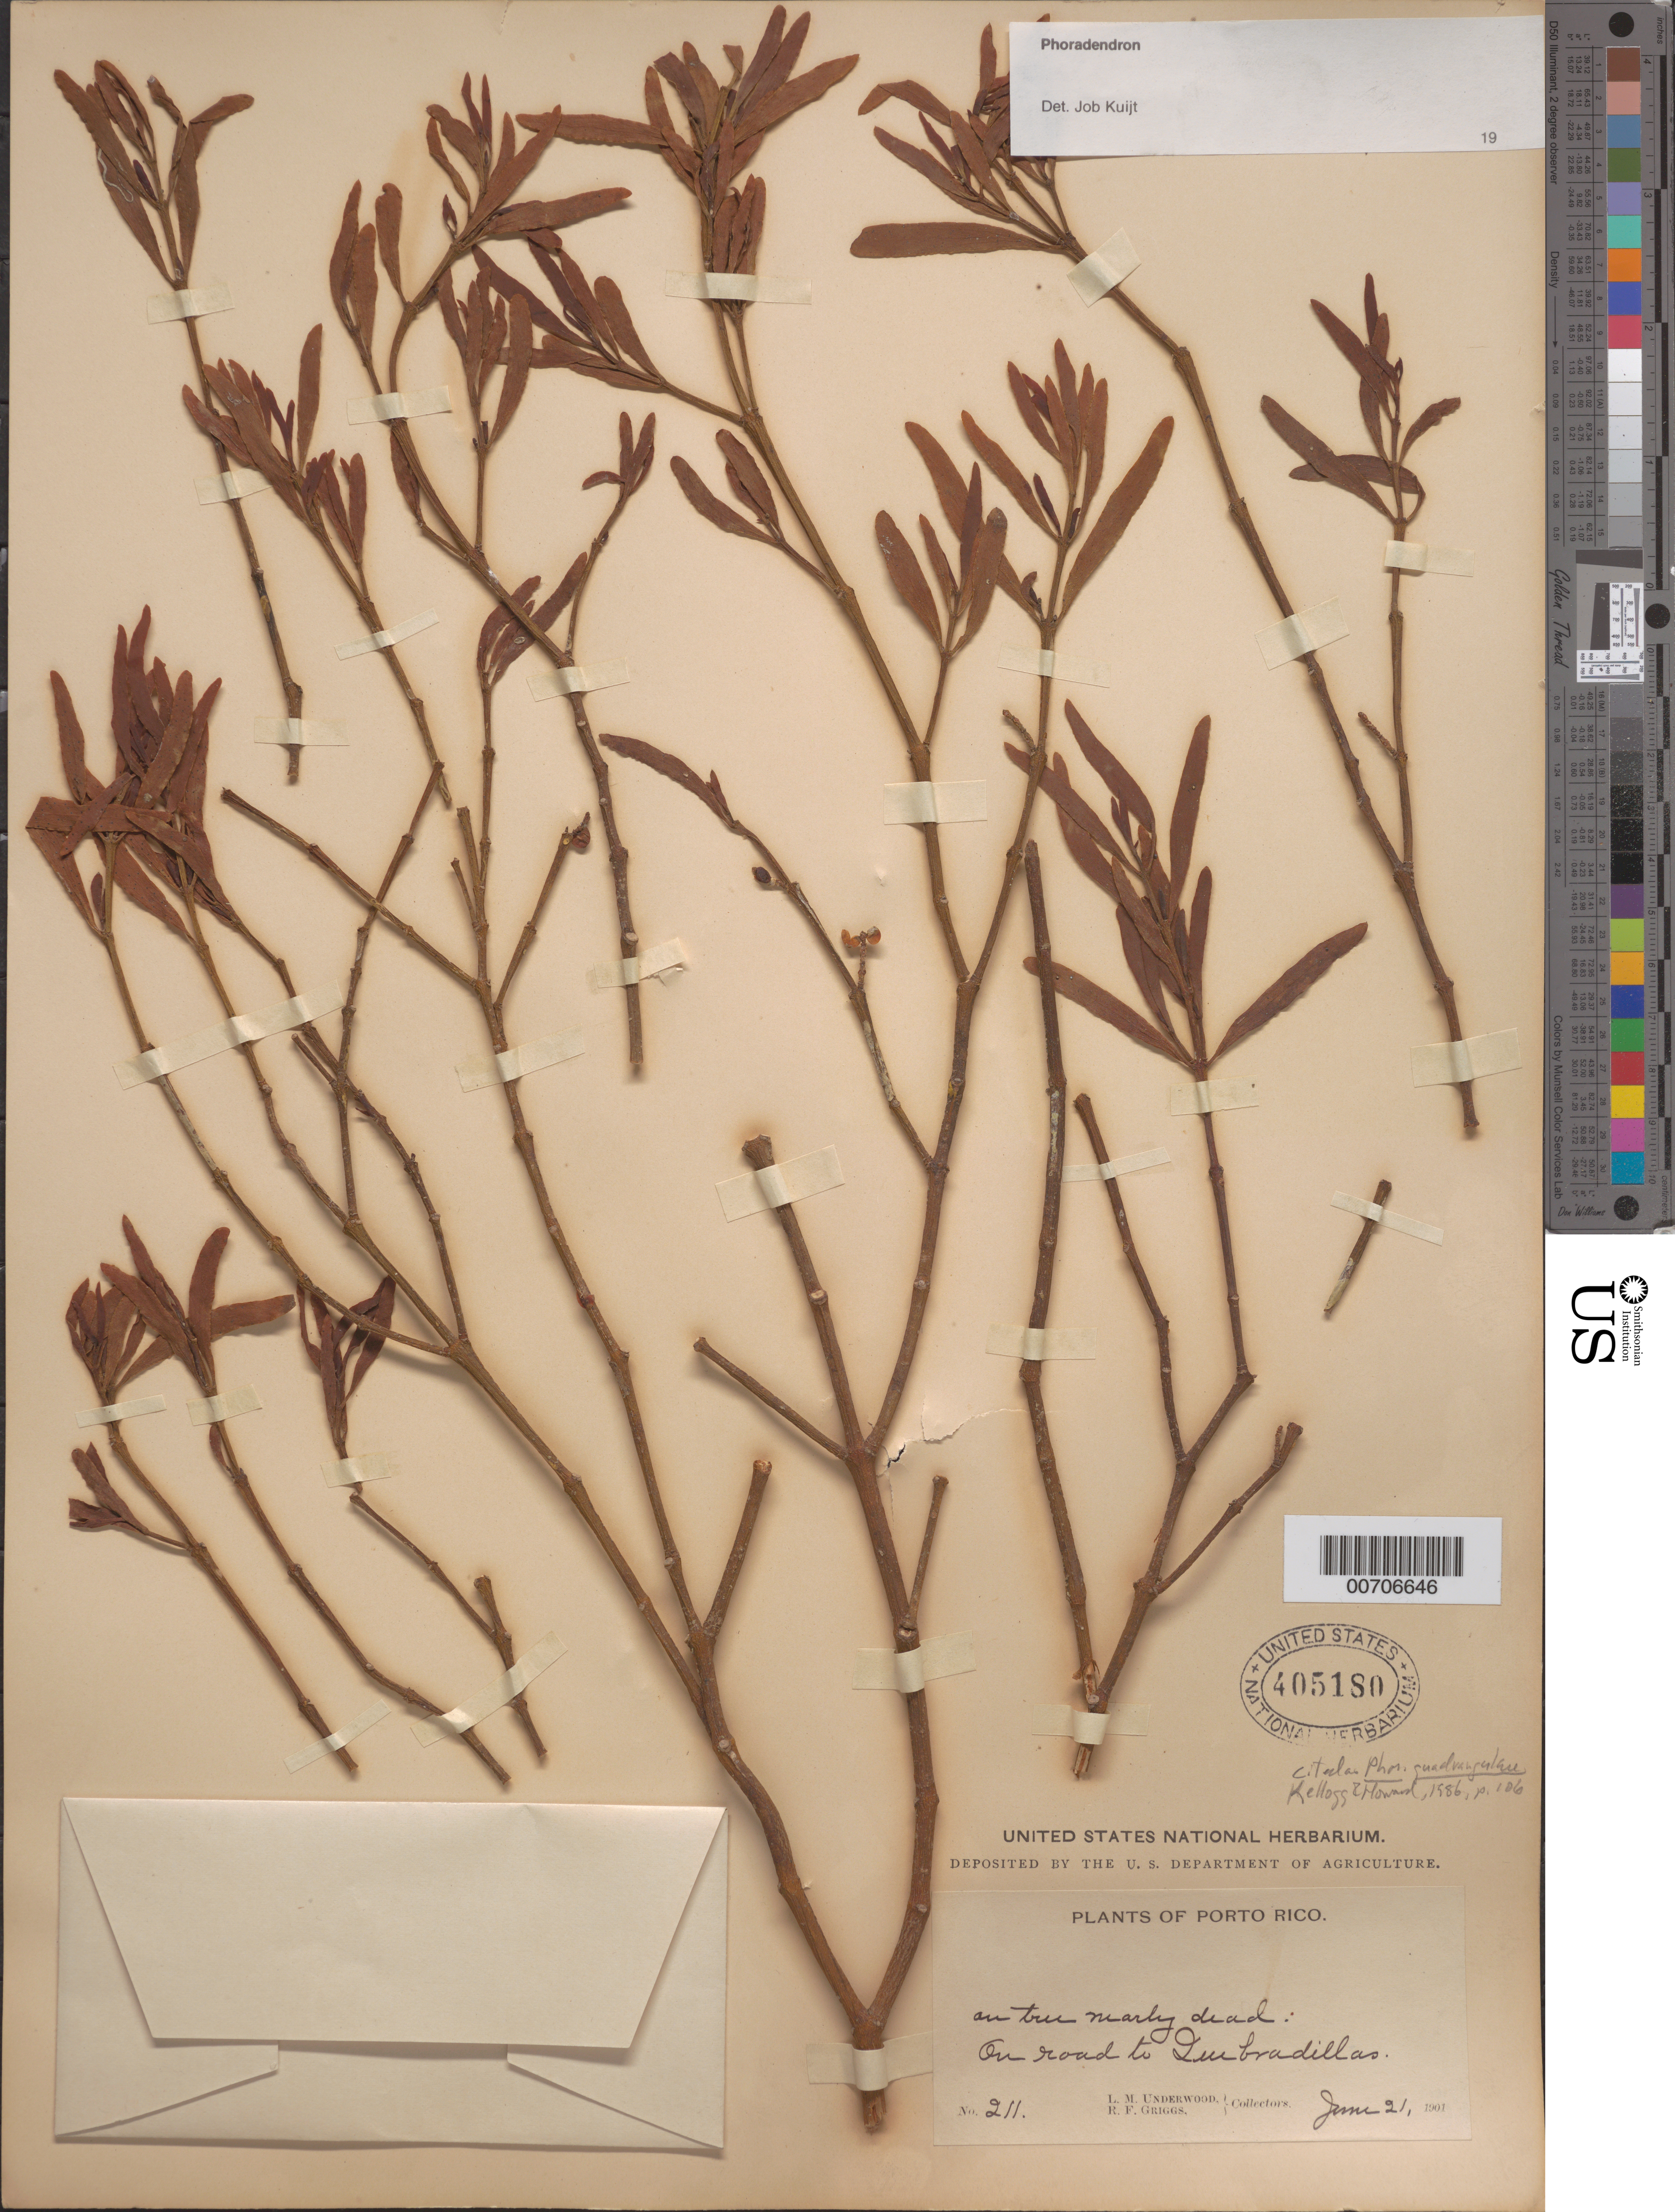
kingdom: Plantae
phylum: Tracheophyta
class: Magnoliopsida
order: Santalales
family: Viscaceae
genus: Phoradendron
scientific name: Phoradendron quadrangulare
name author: (Kunth) Griseb.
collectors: L. M. Underwood & R. F. Griggs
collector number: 211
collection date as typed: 21 Jun 1901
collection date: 1901-06-21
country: Puerto Rico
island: Greater Antilles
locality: Quebradillas, on road to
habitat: On tree nearly dead.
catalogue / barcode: US 405180